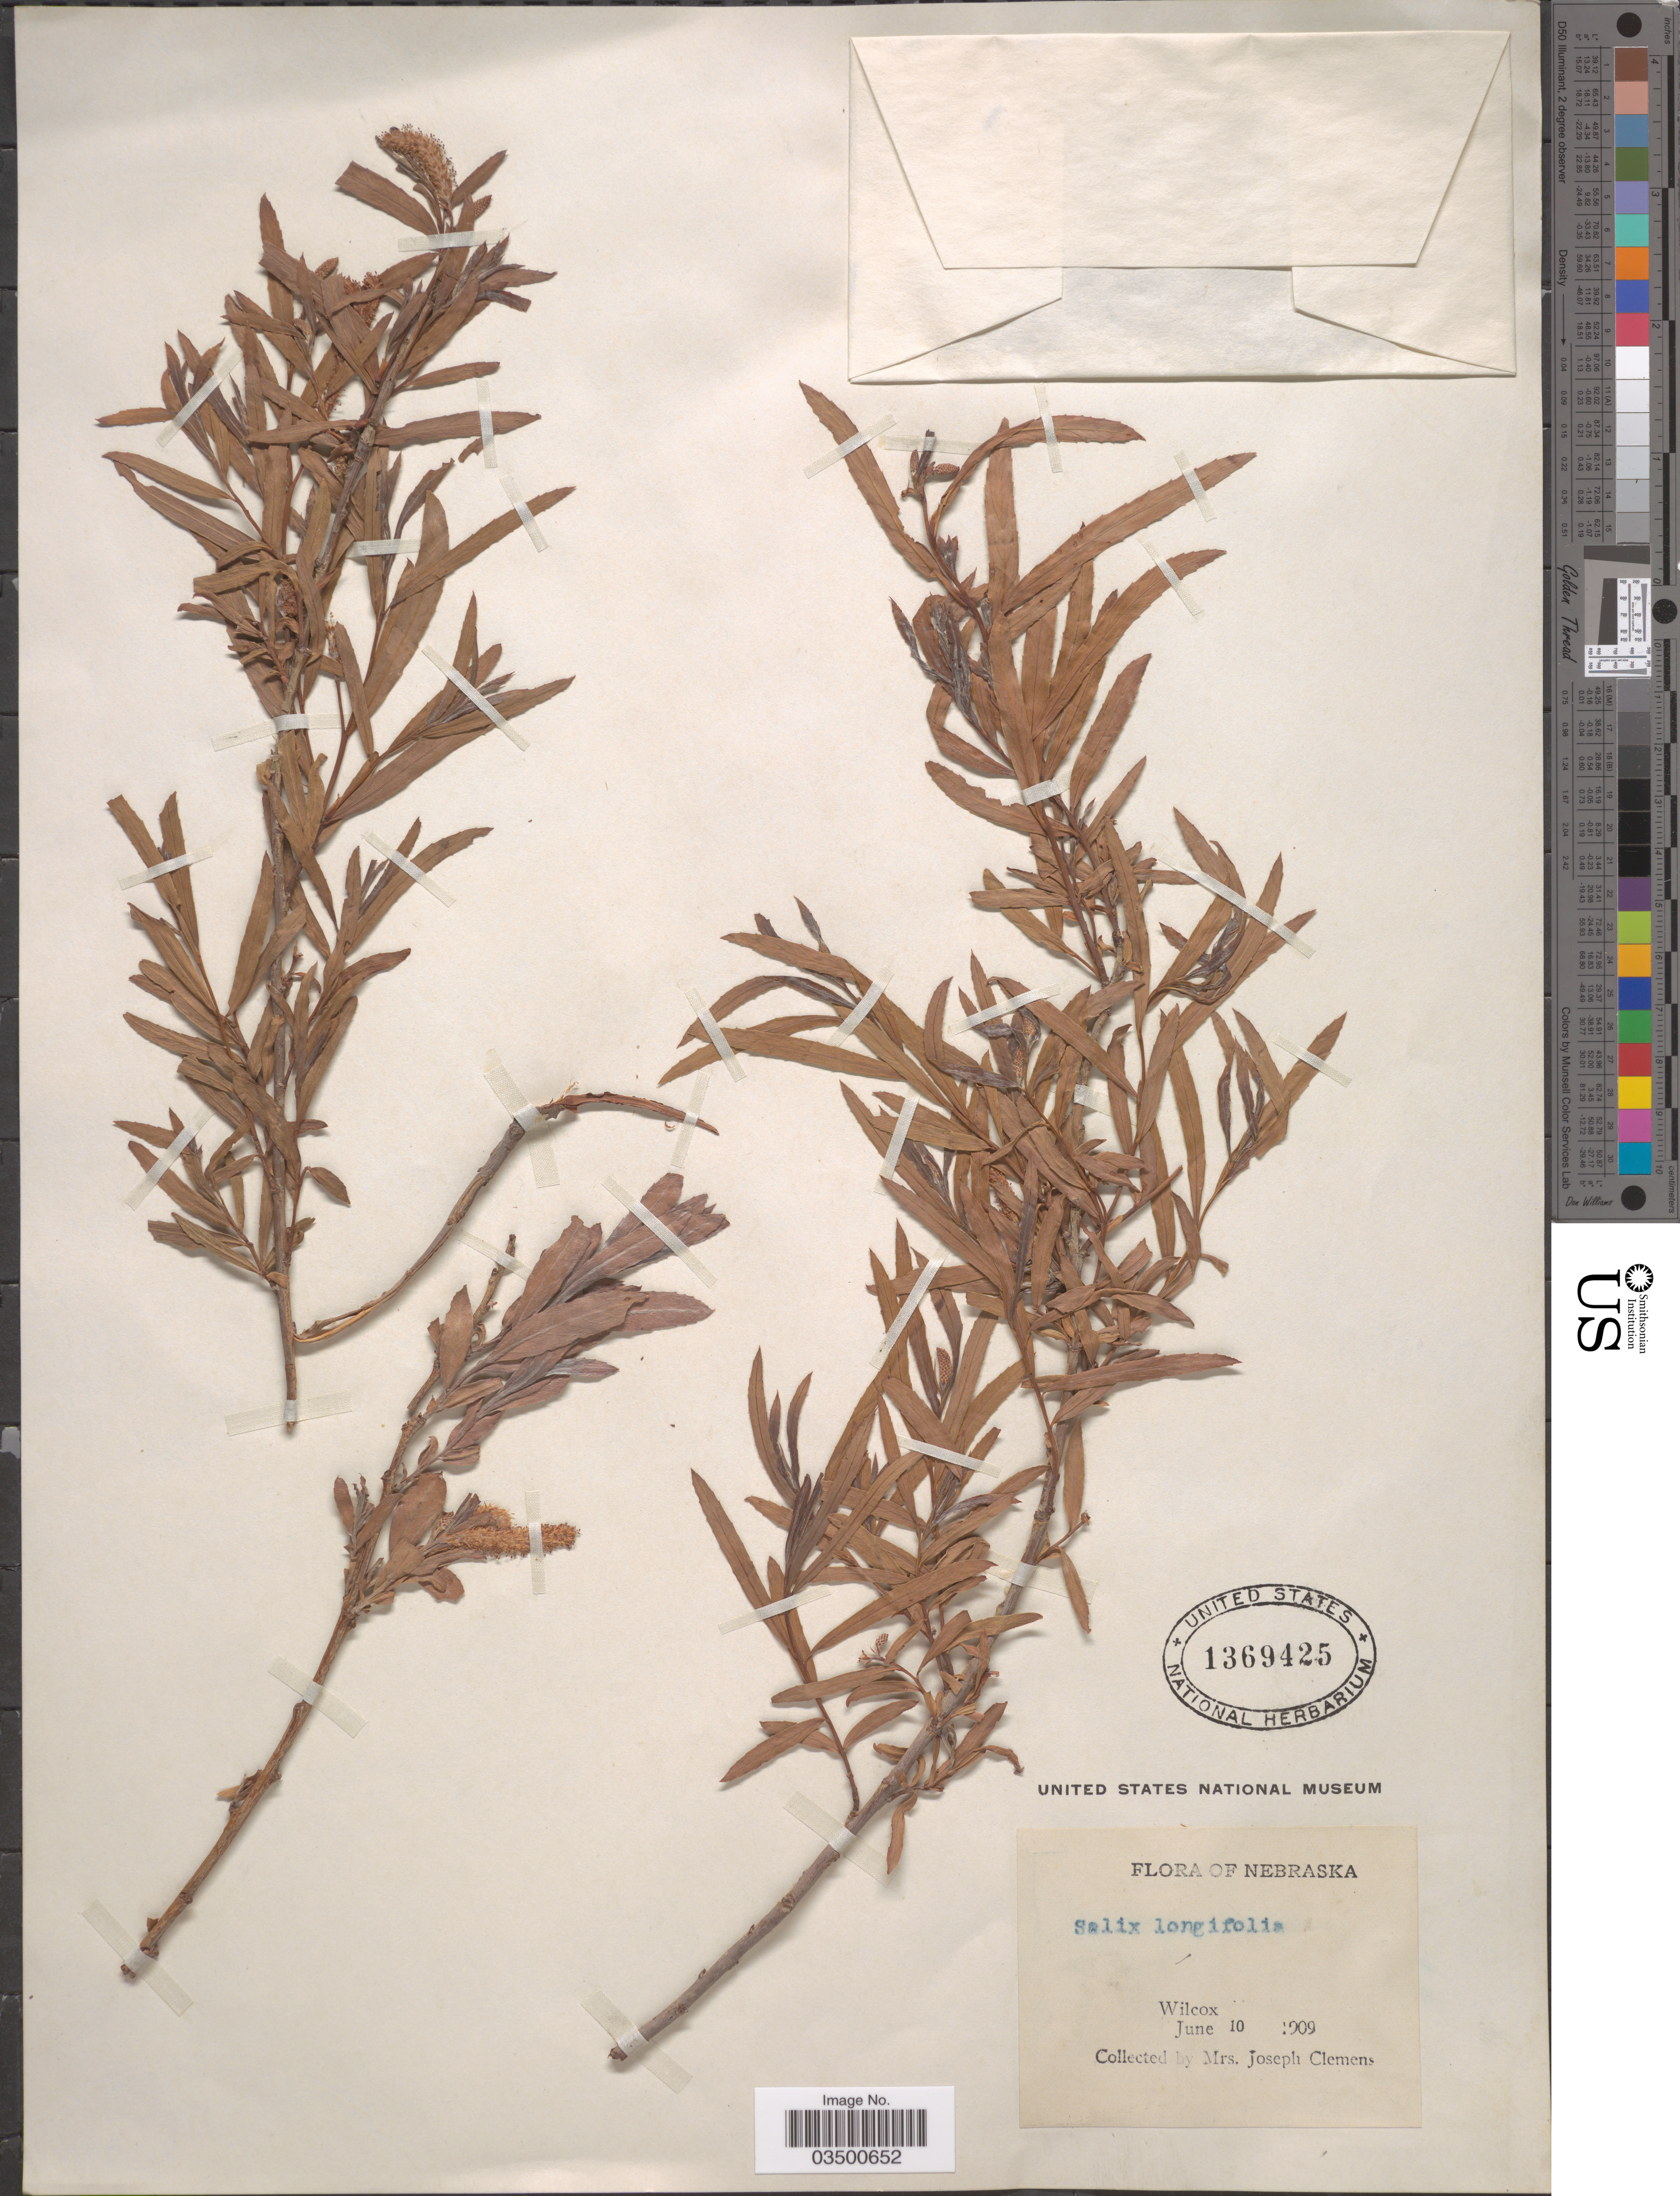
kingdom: Plantae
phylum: Tracheophyta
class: Magnoliopsida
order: Malpighiales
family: Salicaceae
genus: Salix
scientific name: Salix interior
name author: Rowlee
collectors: J. Clemens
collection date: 1909-06-10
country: United States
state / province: Nebraska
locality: Wilcox.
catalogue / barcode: US 1369425